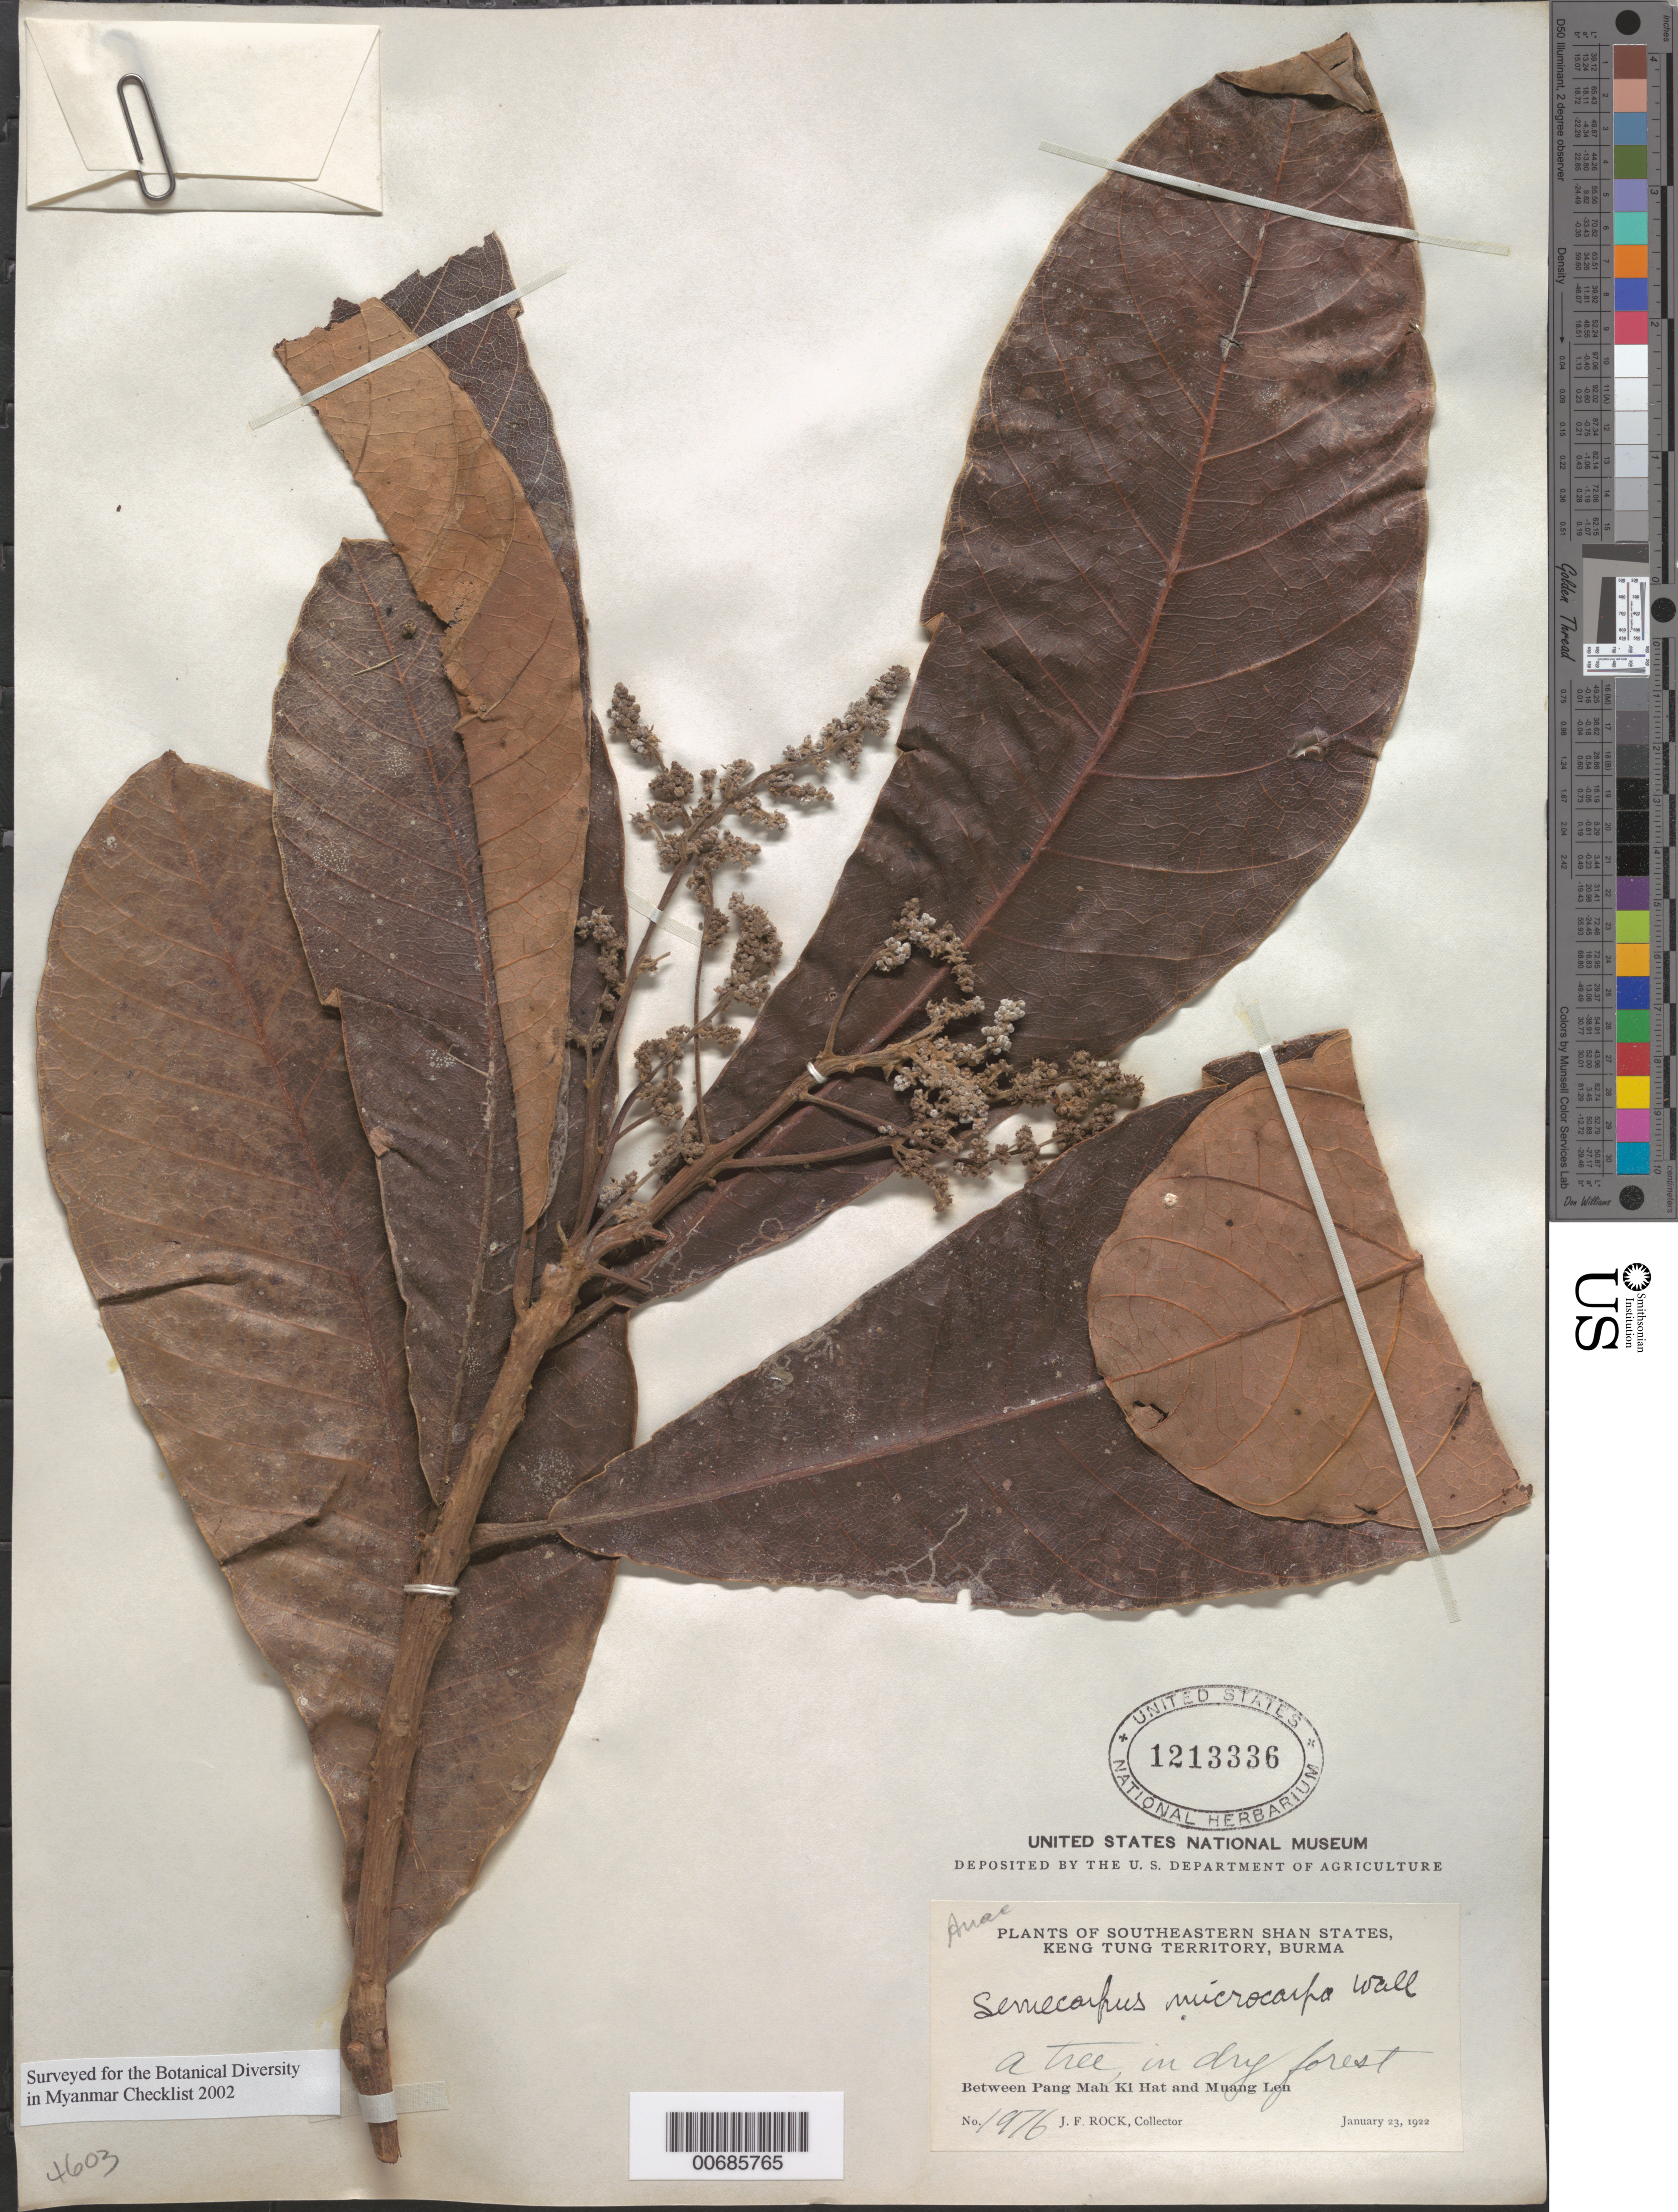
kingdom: Plantae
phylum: Tracheophyta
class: Magnoliopsida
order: Sapindales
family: Anacardiaceae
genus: Semecarpus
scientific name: Semecarpus microcarpus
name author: Wall.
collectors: J. F. Rock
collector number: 1976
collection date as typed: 23 Jan 1922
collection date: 1922-01-23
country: Myanmar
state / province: Shan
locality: Southeastern Shan States, Keng Tung Terr., betw. Pang Mah and Muang Leu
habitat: Dry forest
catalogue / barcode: US 1213336